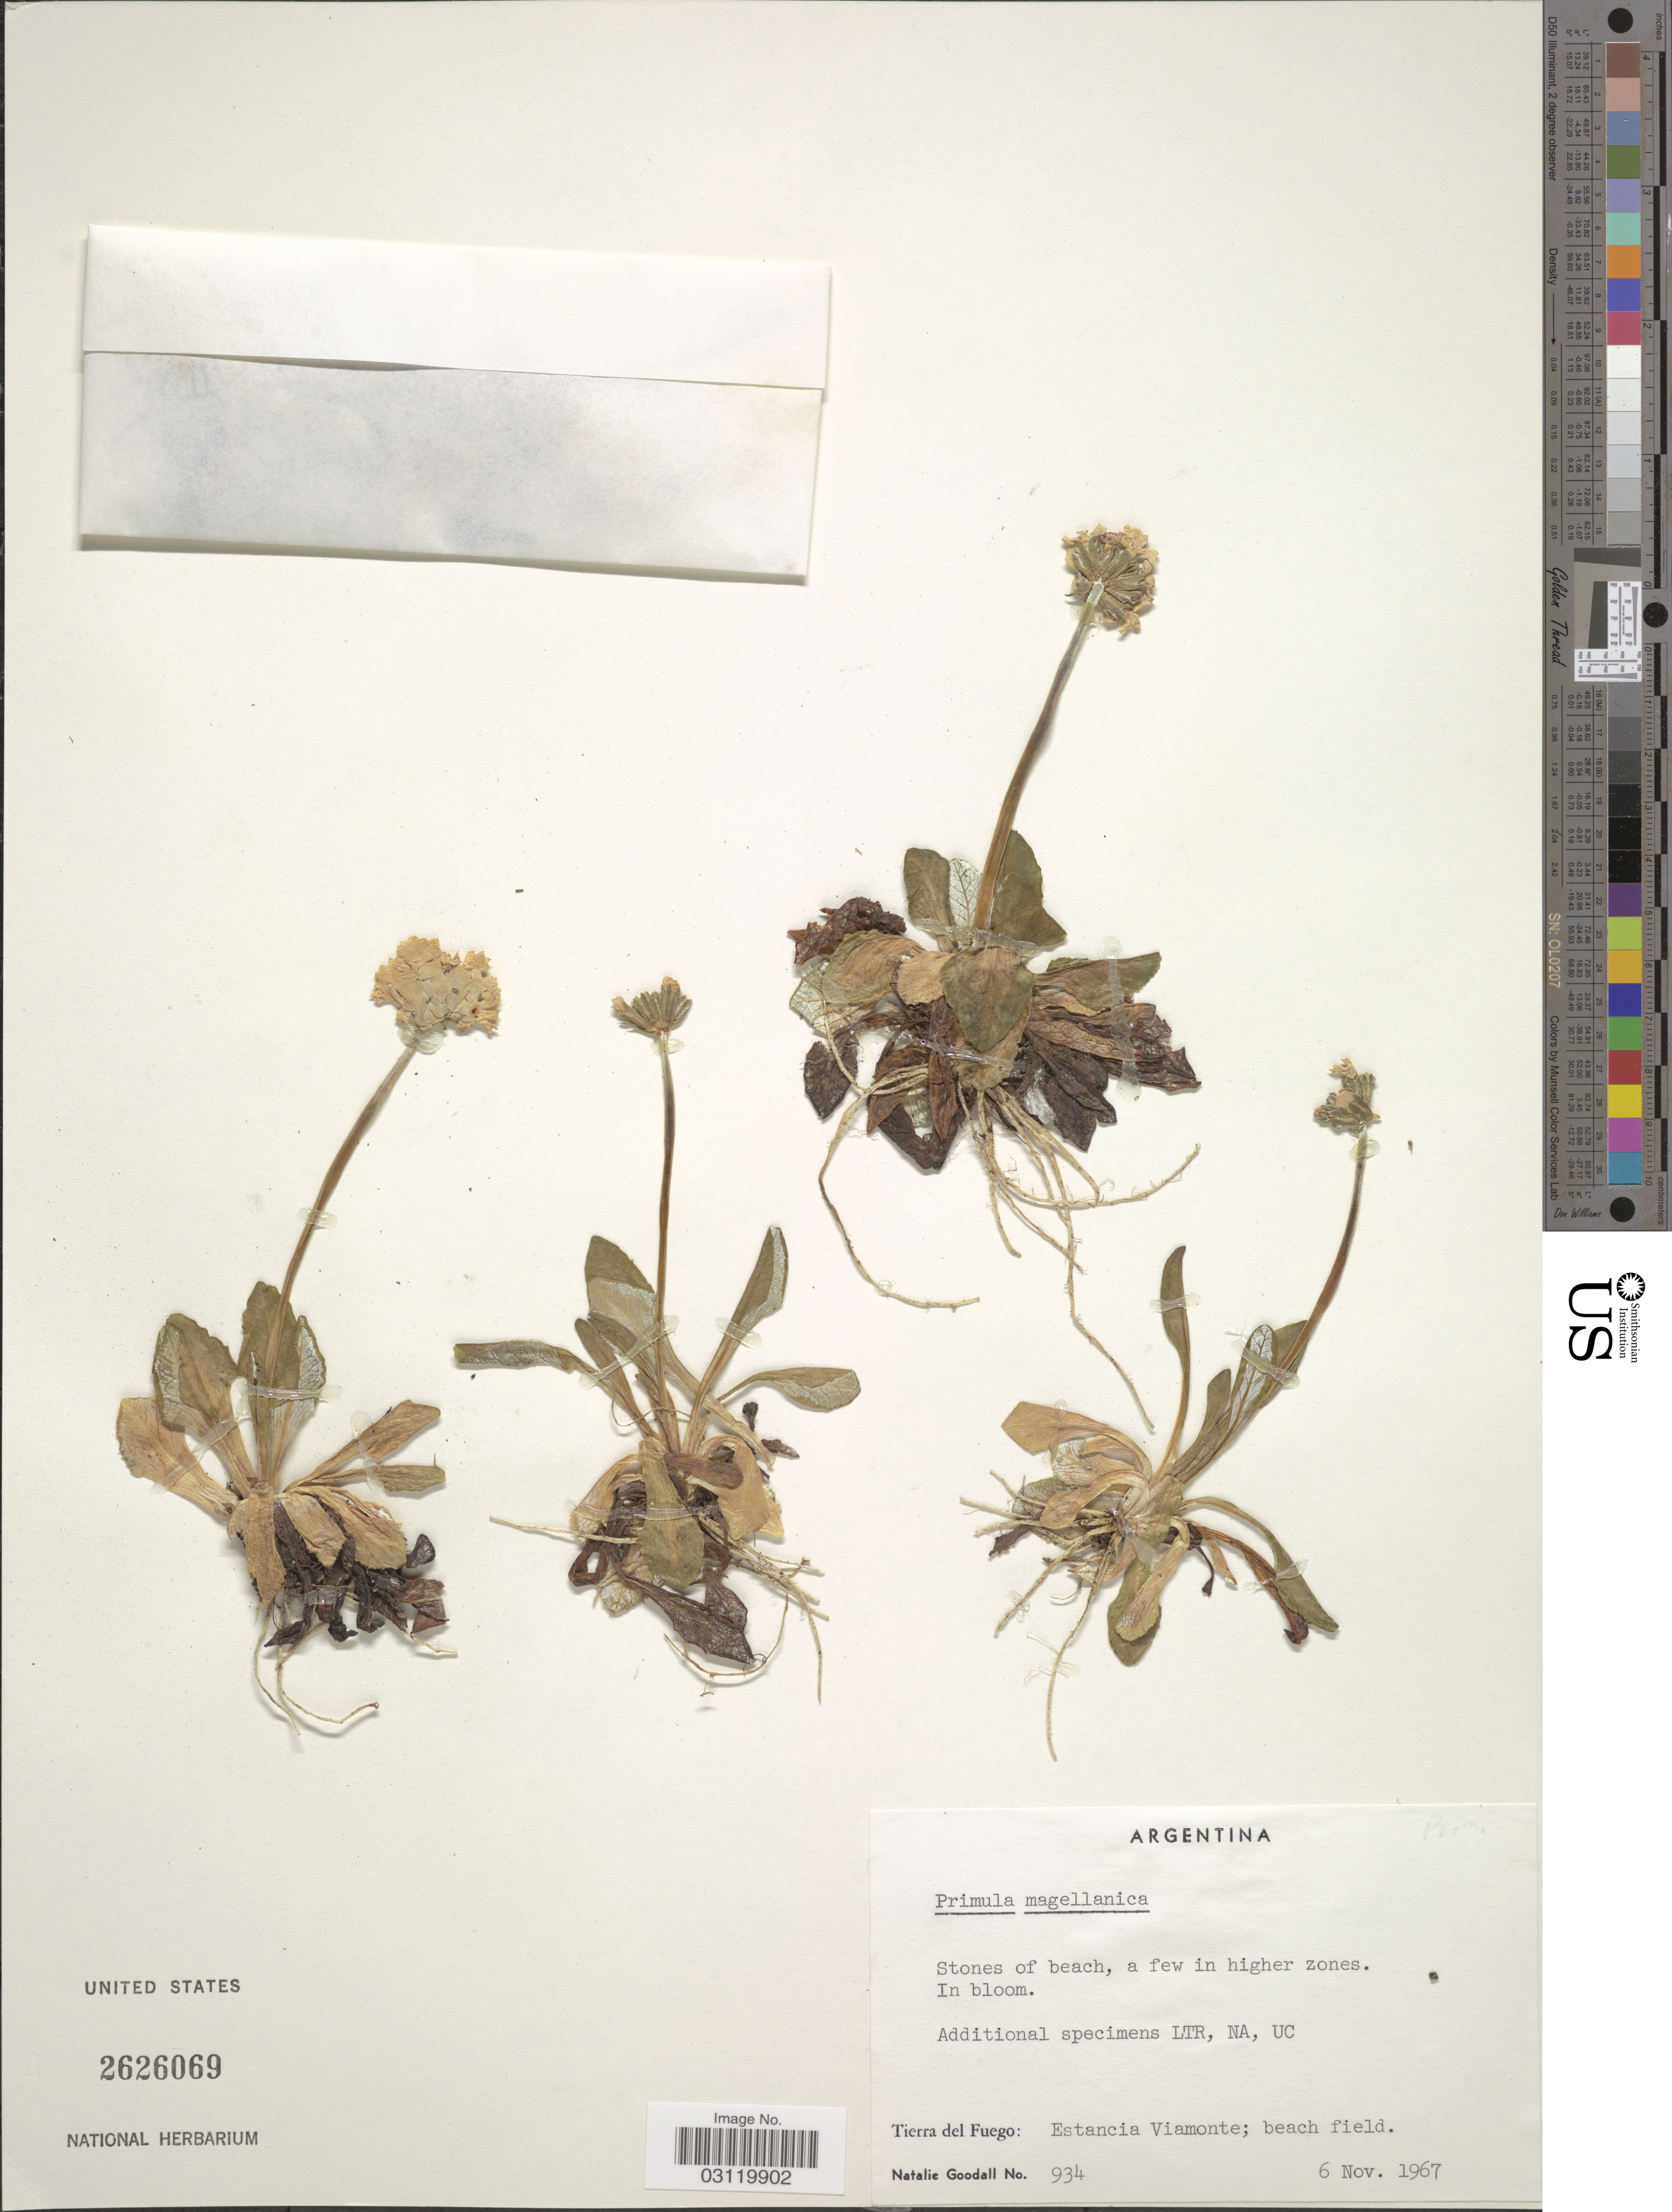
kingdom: Plantae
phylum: Tracheophyta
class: Magnoliopsida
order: Ericales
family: Primulaceae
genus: Primula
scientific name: Primula magellanica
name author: Lehm.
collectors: N. Goodall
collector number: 934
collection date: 1967-11-06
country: Argentina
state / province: Tierra del Fuego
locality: Estancia Viamonte.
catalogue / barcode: US 2626069